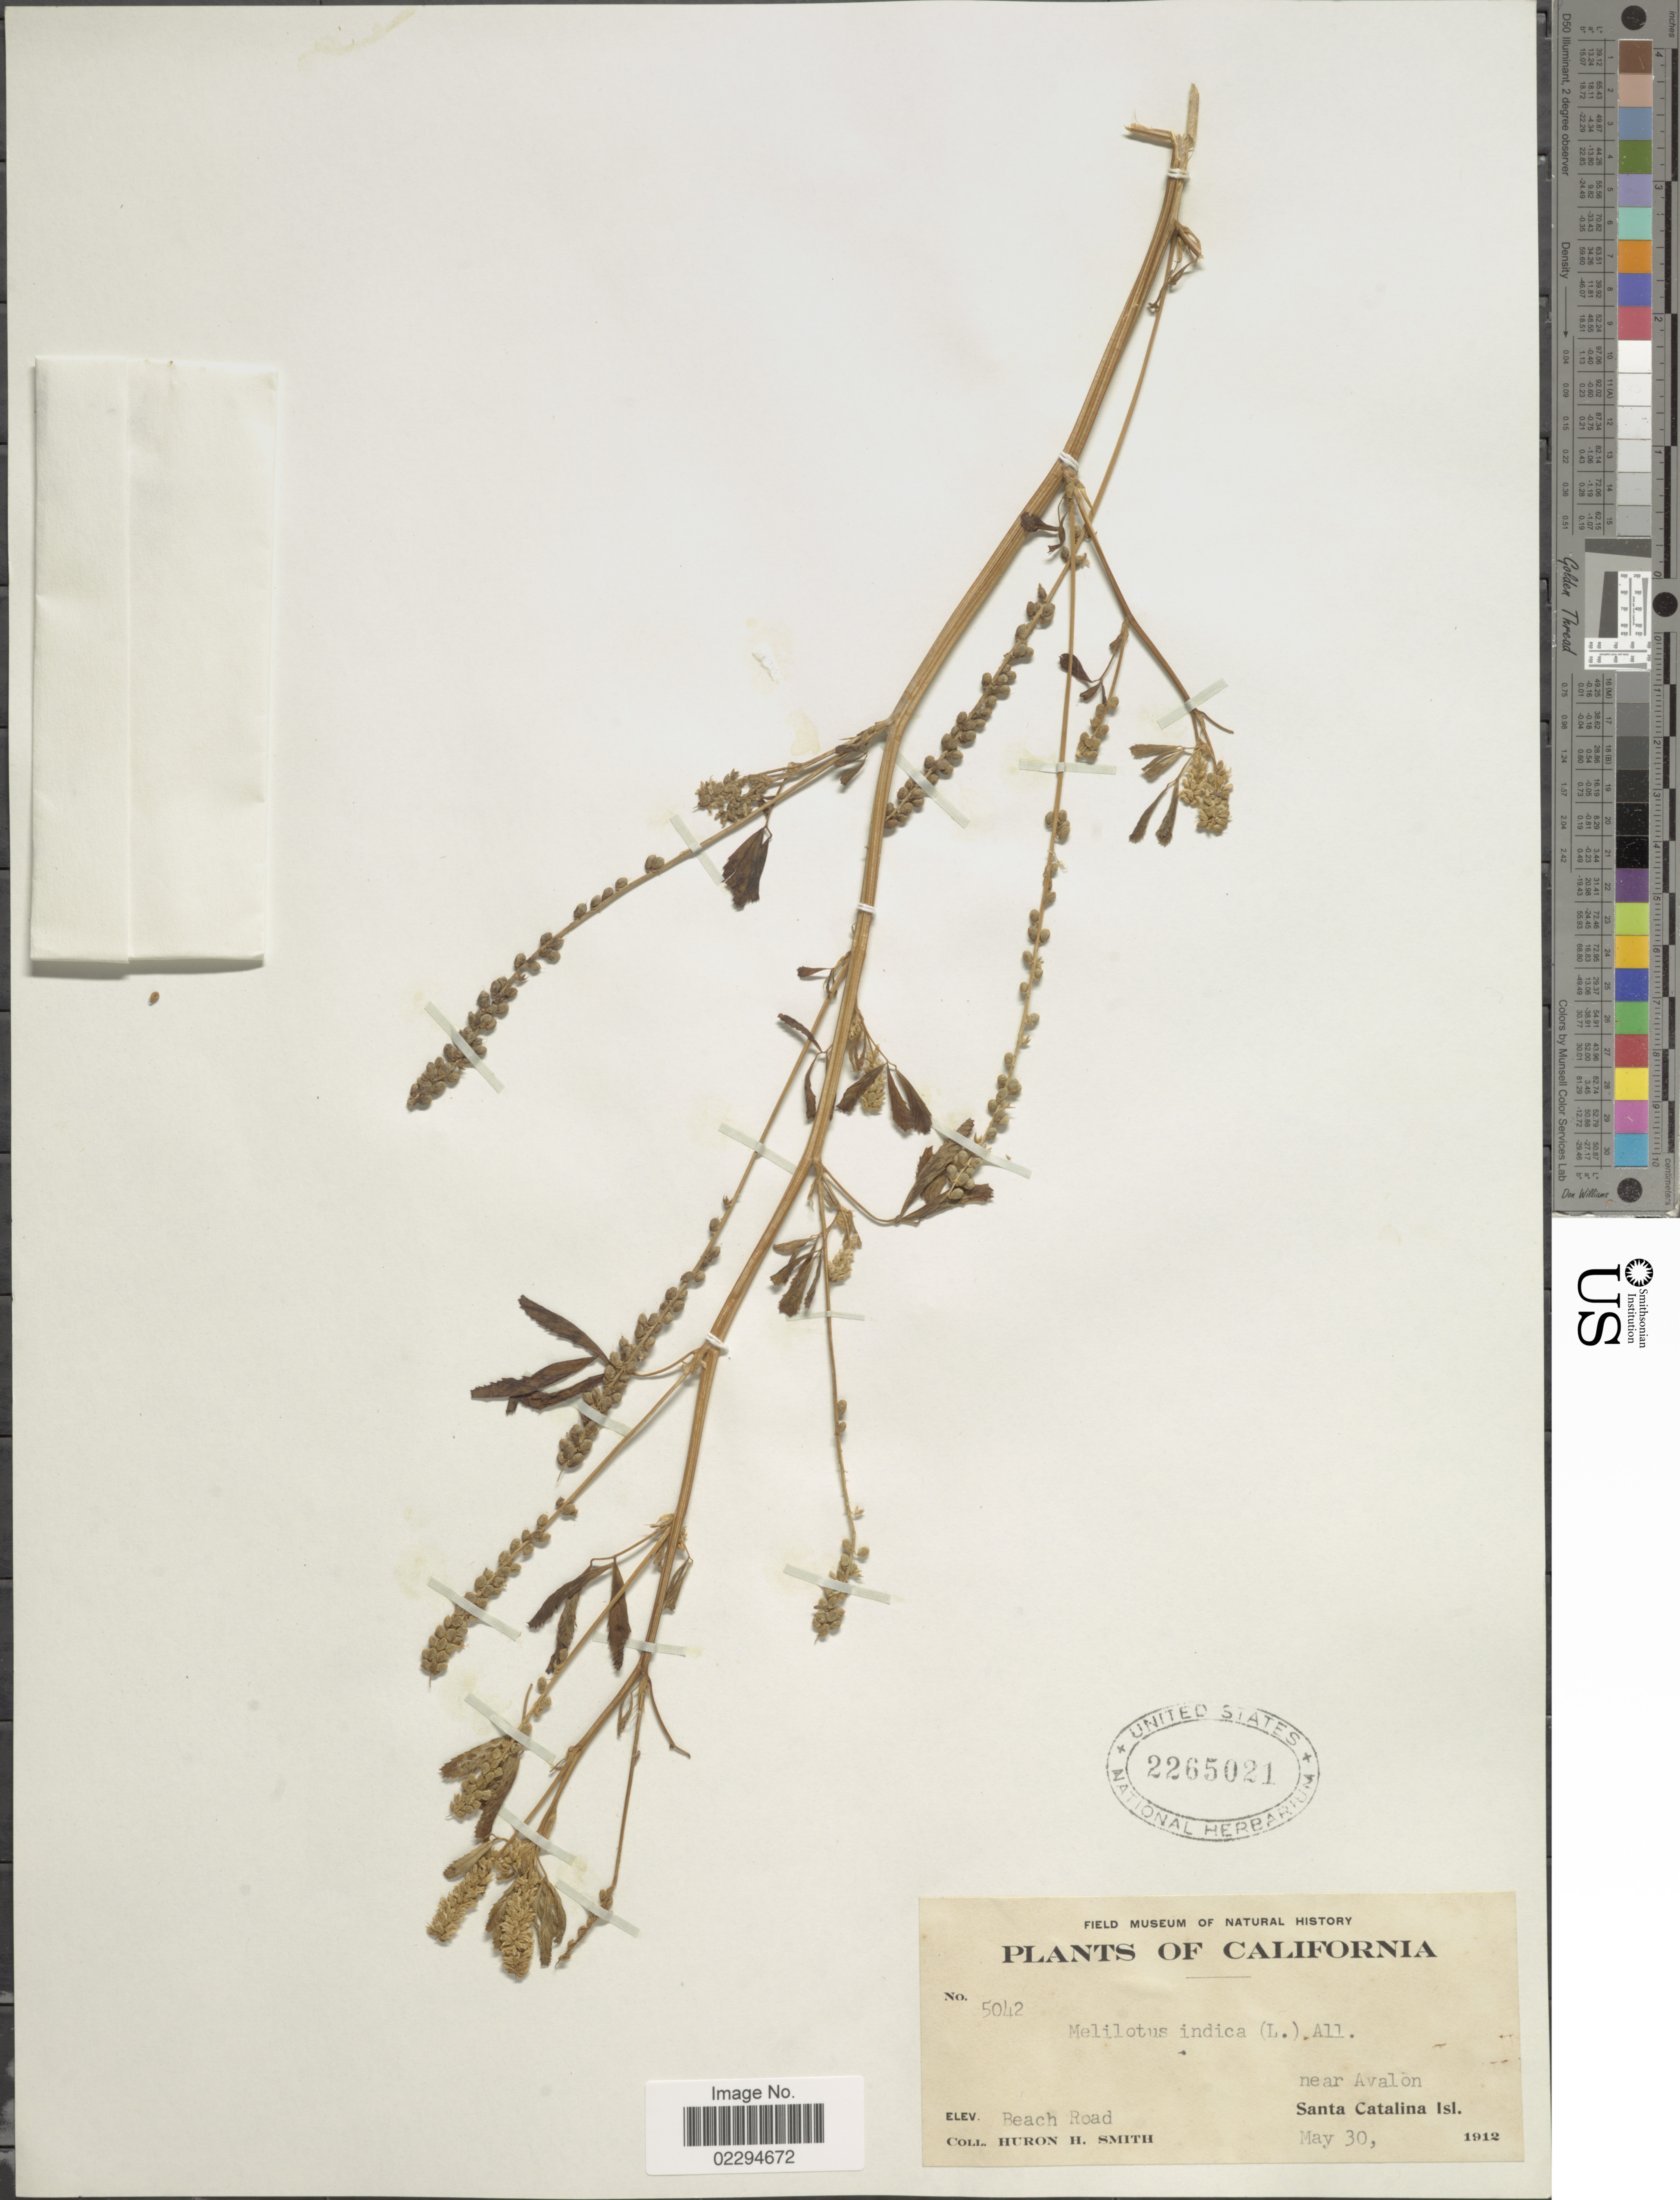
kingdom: Plantae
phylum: Tracheophyta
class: Magnoliopsida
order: Fabales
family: Fabaceae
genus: Melilotus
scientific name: Melilotus indicus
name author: (L.) All.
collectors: Huron H. Smith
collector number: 5042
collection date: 1912-05-30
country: United States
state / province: California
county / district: Los Angeles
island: Santa Catalina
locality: Near Avalon. Santa Catalina Island. Beach Road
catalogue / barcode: US 2265021